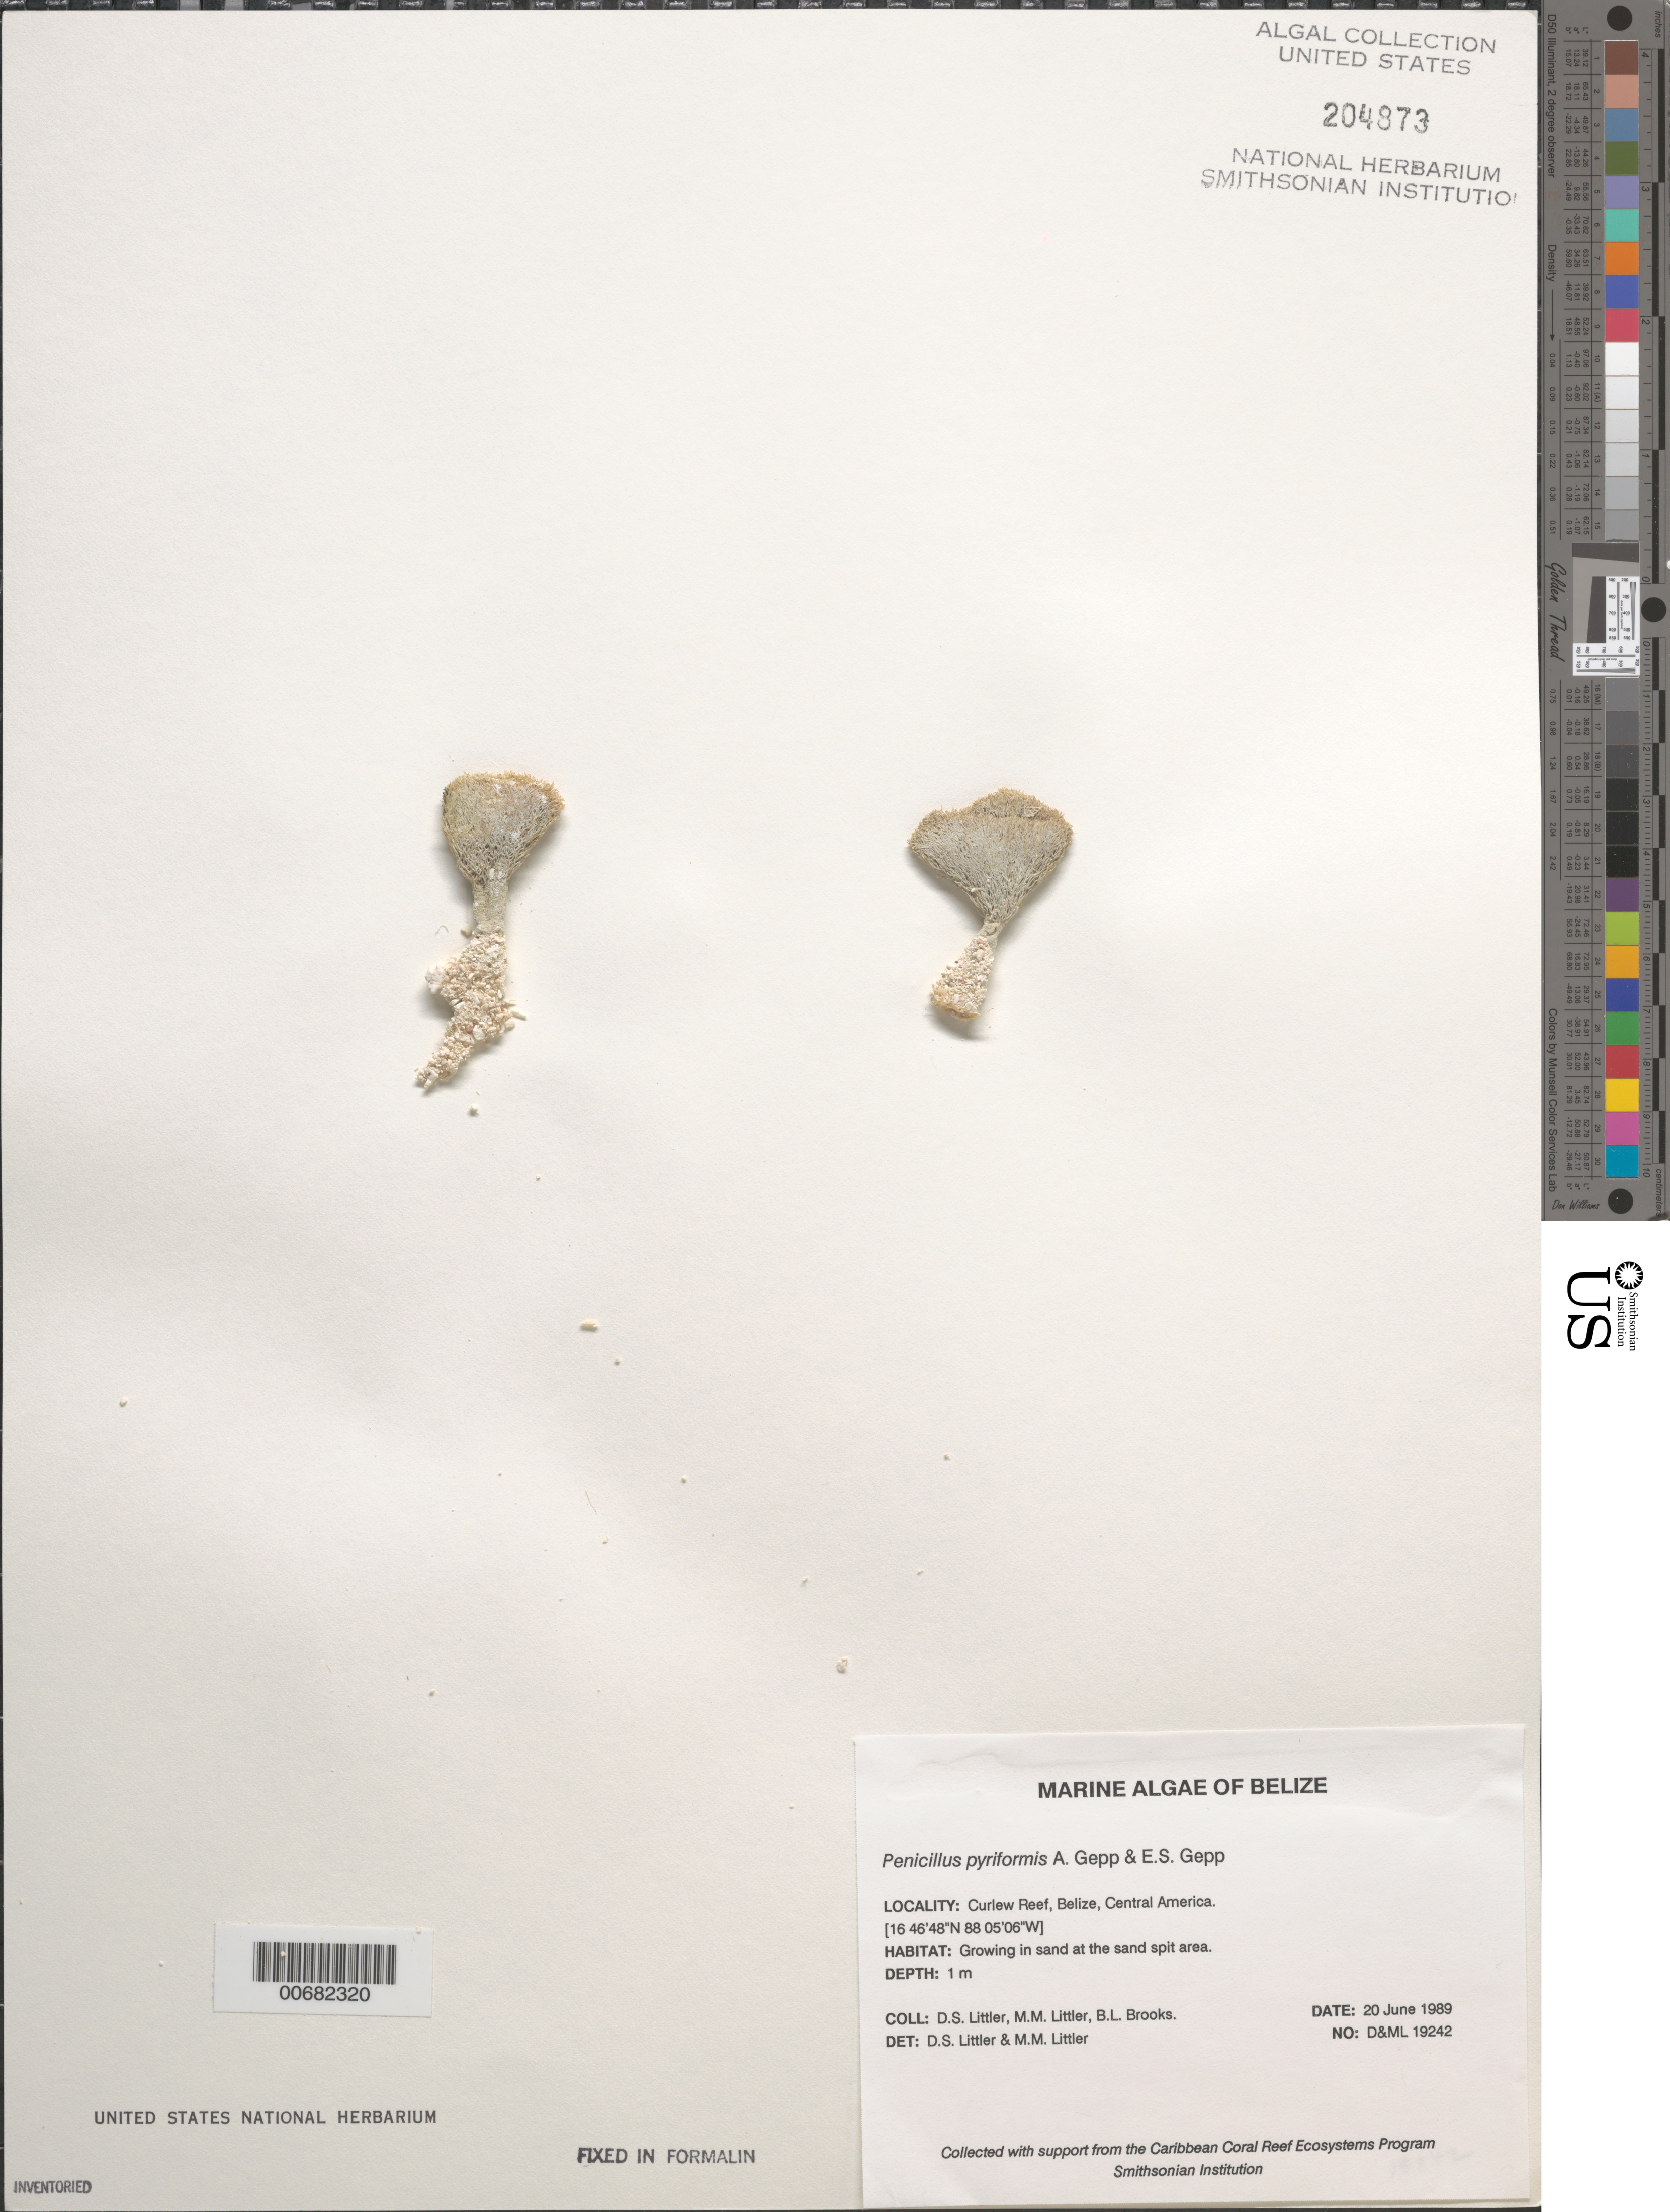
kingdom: Plantae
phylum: Chlorophyta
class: Ulvophyceae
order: Bryopsidales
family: Udoteaceae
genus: Penicillus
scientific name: Penicillus pyriformis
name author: A. Gepp & E. Gepp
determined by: Littler, D. S.; Littler, M. M.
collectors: D. S. Littler, M. M. Littler & B. Brooks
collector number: D&ML 19242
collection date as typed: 20 Jun 1989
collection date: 1989-06-20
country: Belize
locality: Curlew Reef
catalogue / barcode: US 204873